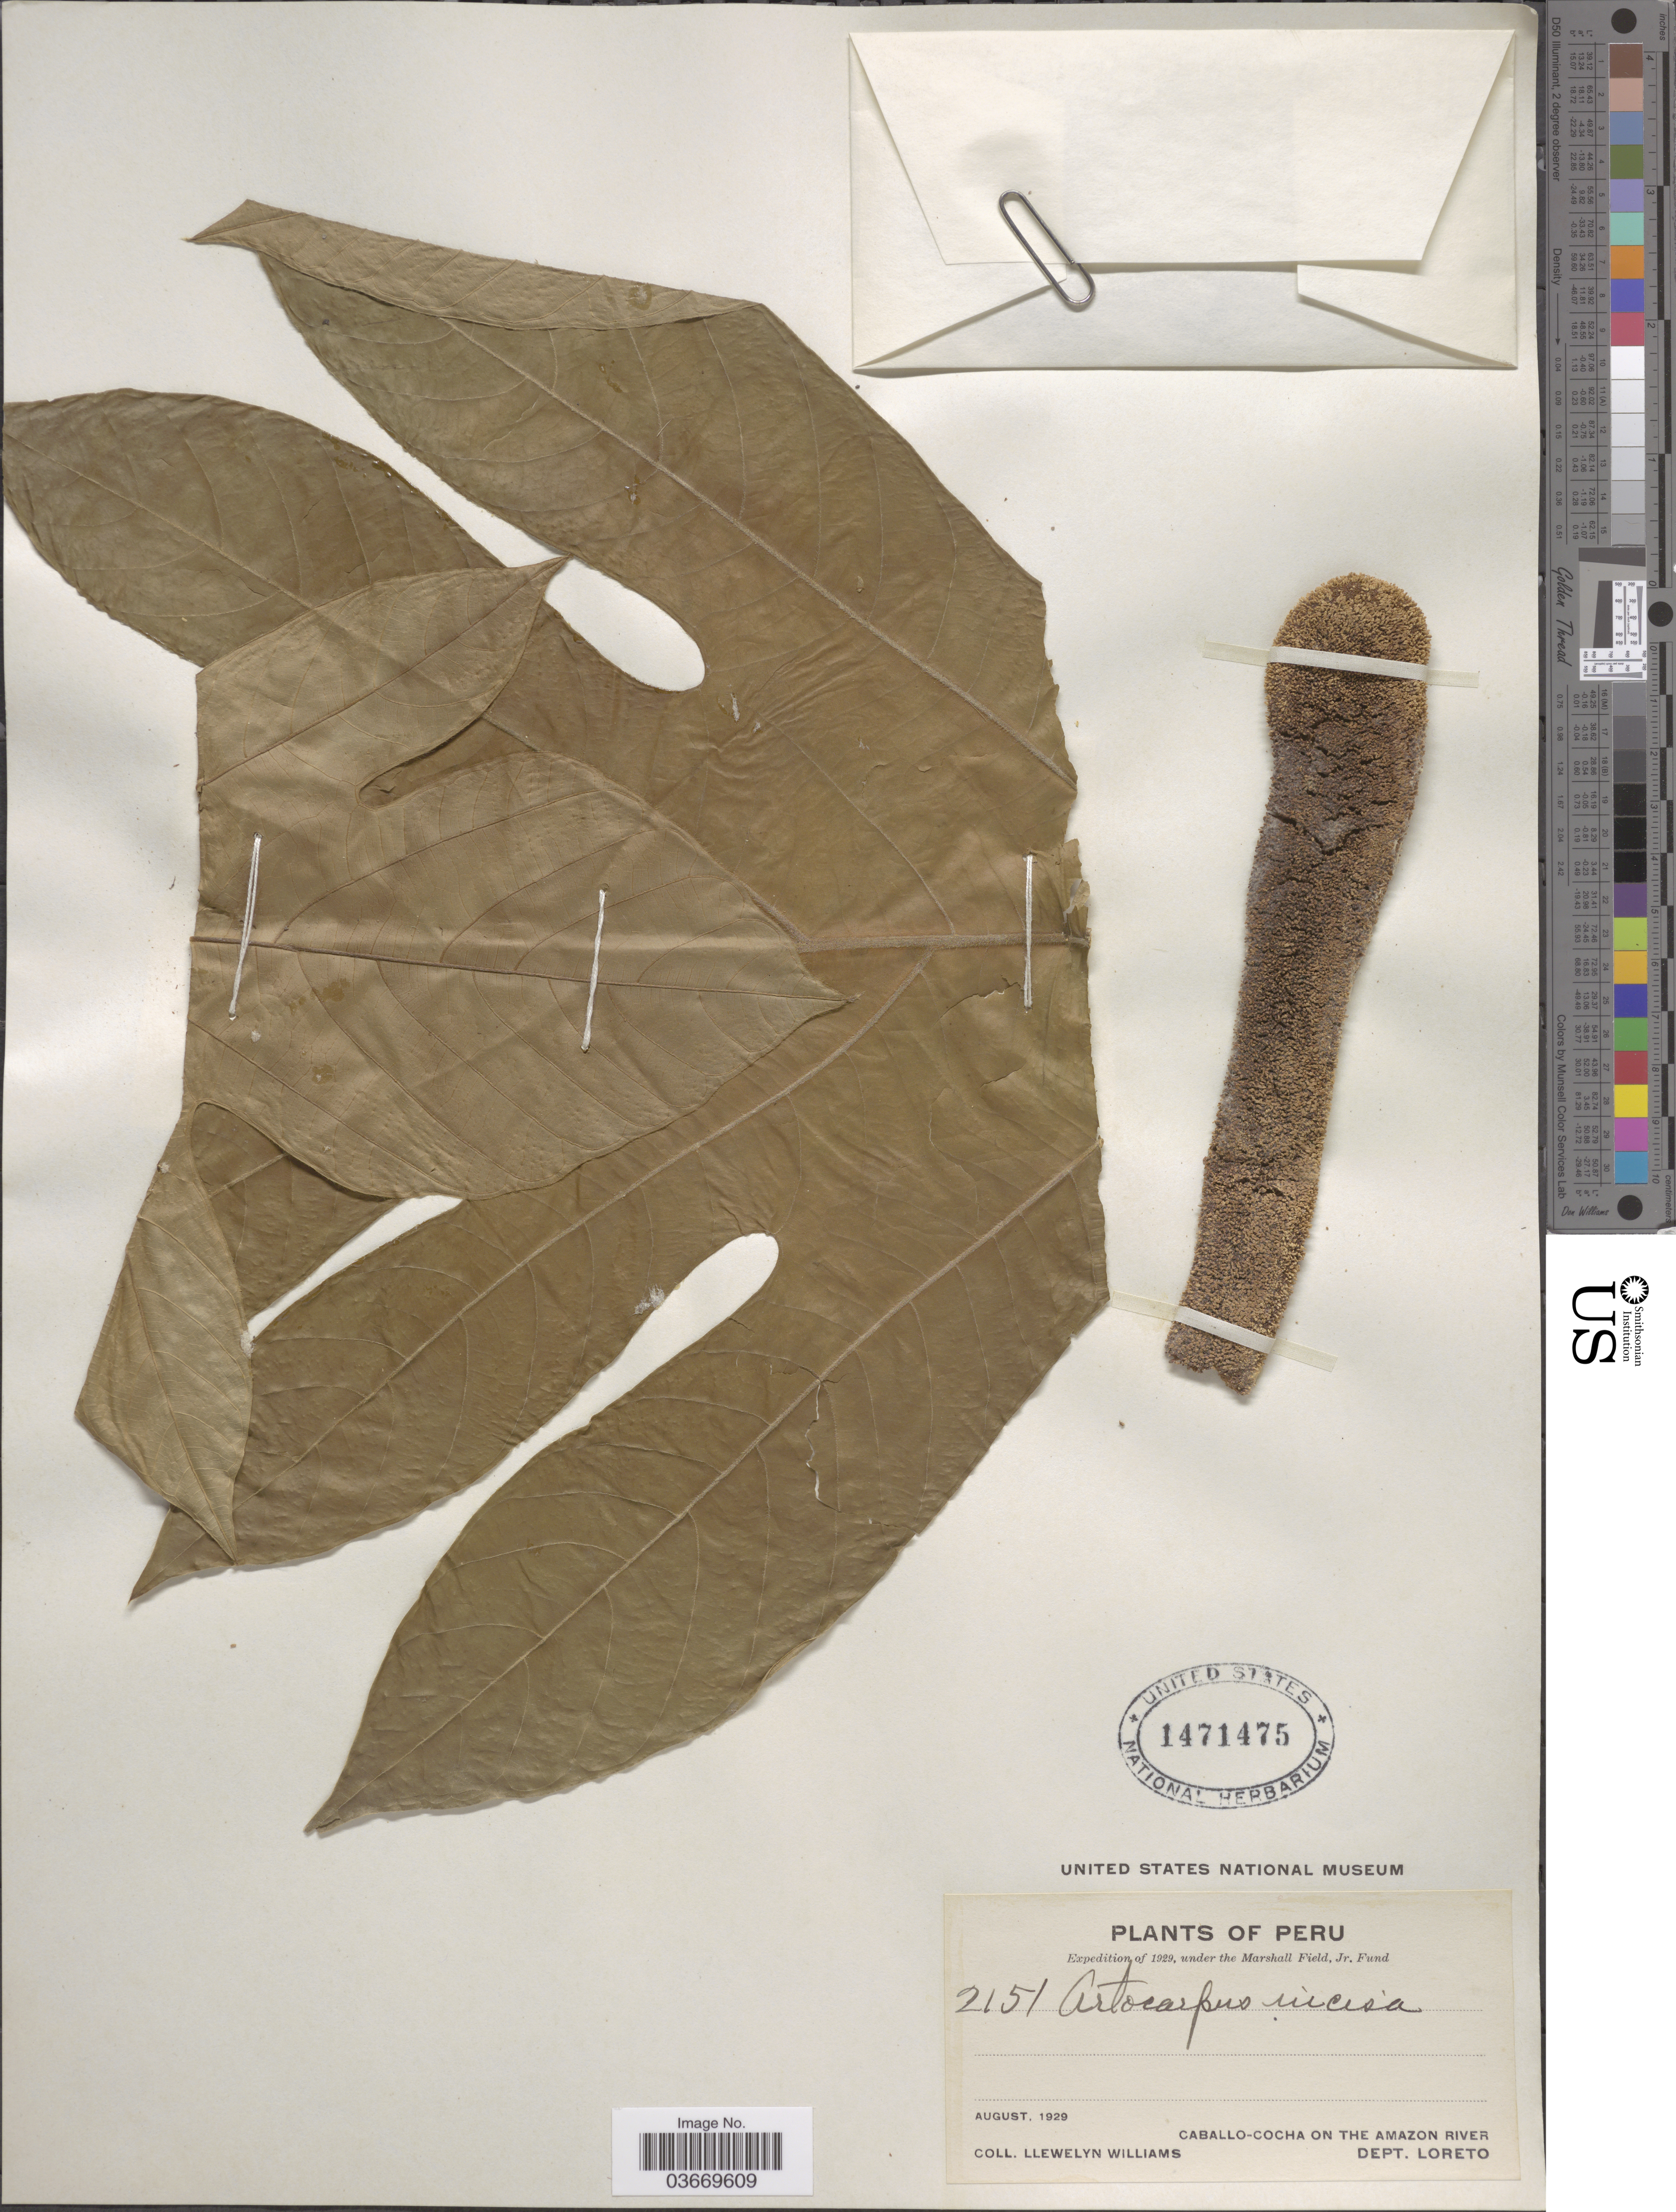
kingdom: Plantae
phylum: Tracheophyta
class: Magnoliopsida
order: Rosales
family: Moraceae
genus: Artocarpus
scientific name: Artocarpus altilis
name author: (Parkinson) Fosberg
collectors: Ll. Williams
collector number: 2151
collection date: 1929-08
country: Peru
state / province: Loreto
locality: Caballo-Cocha on the Amazon River. Dept. Loreto.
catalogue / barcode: US 1471475